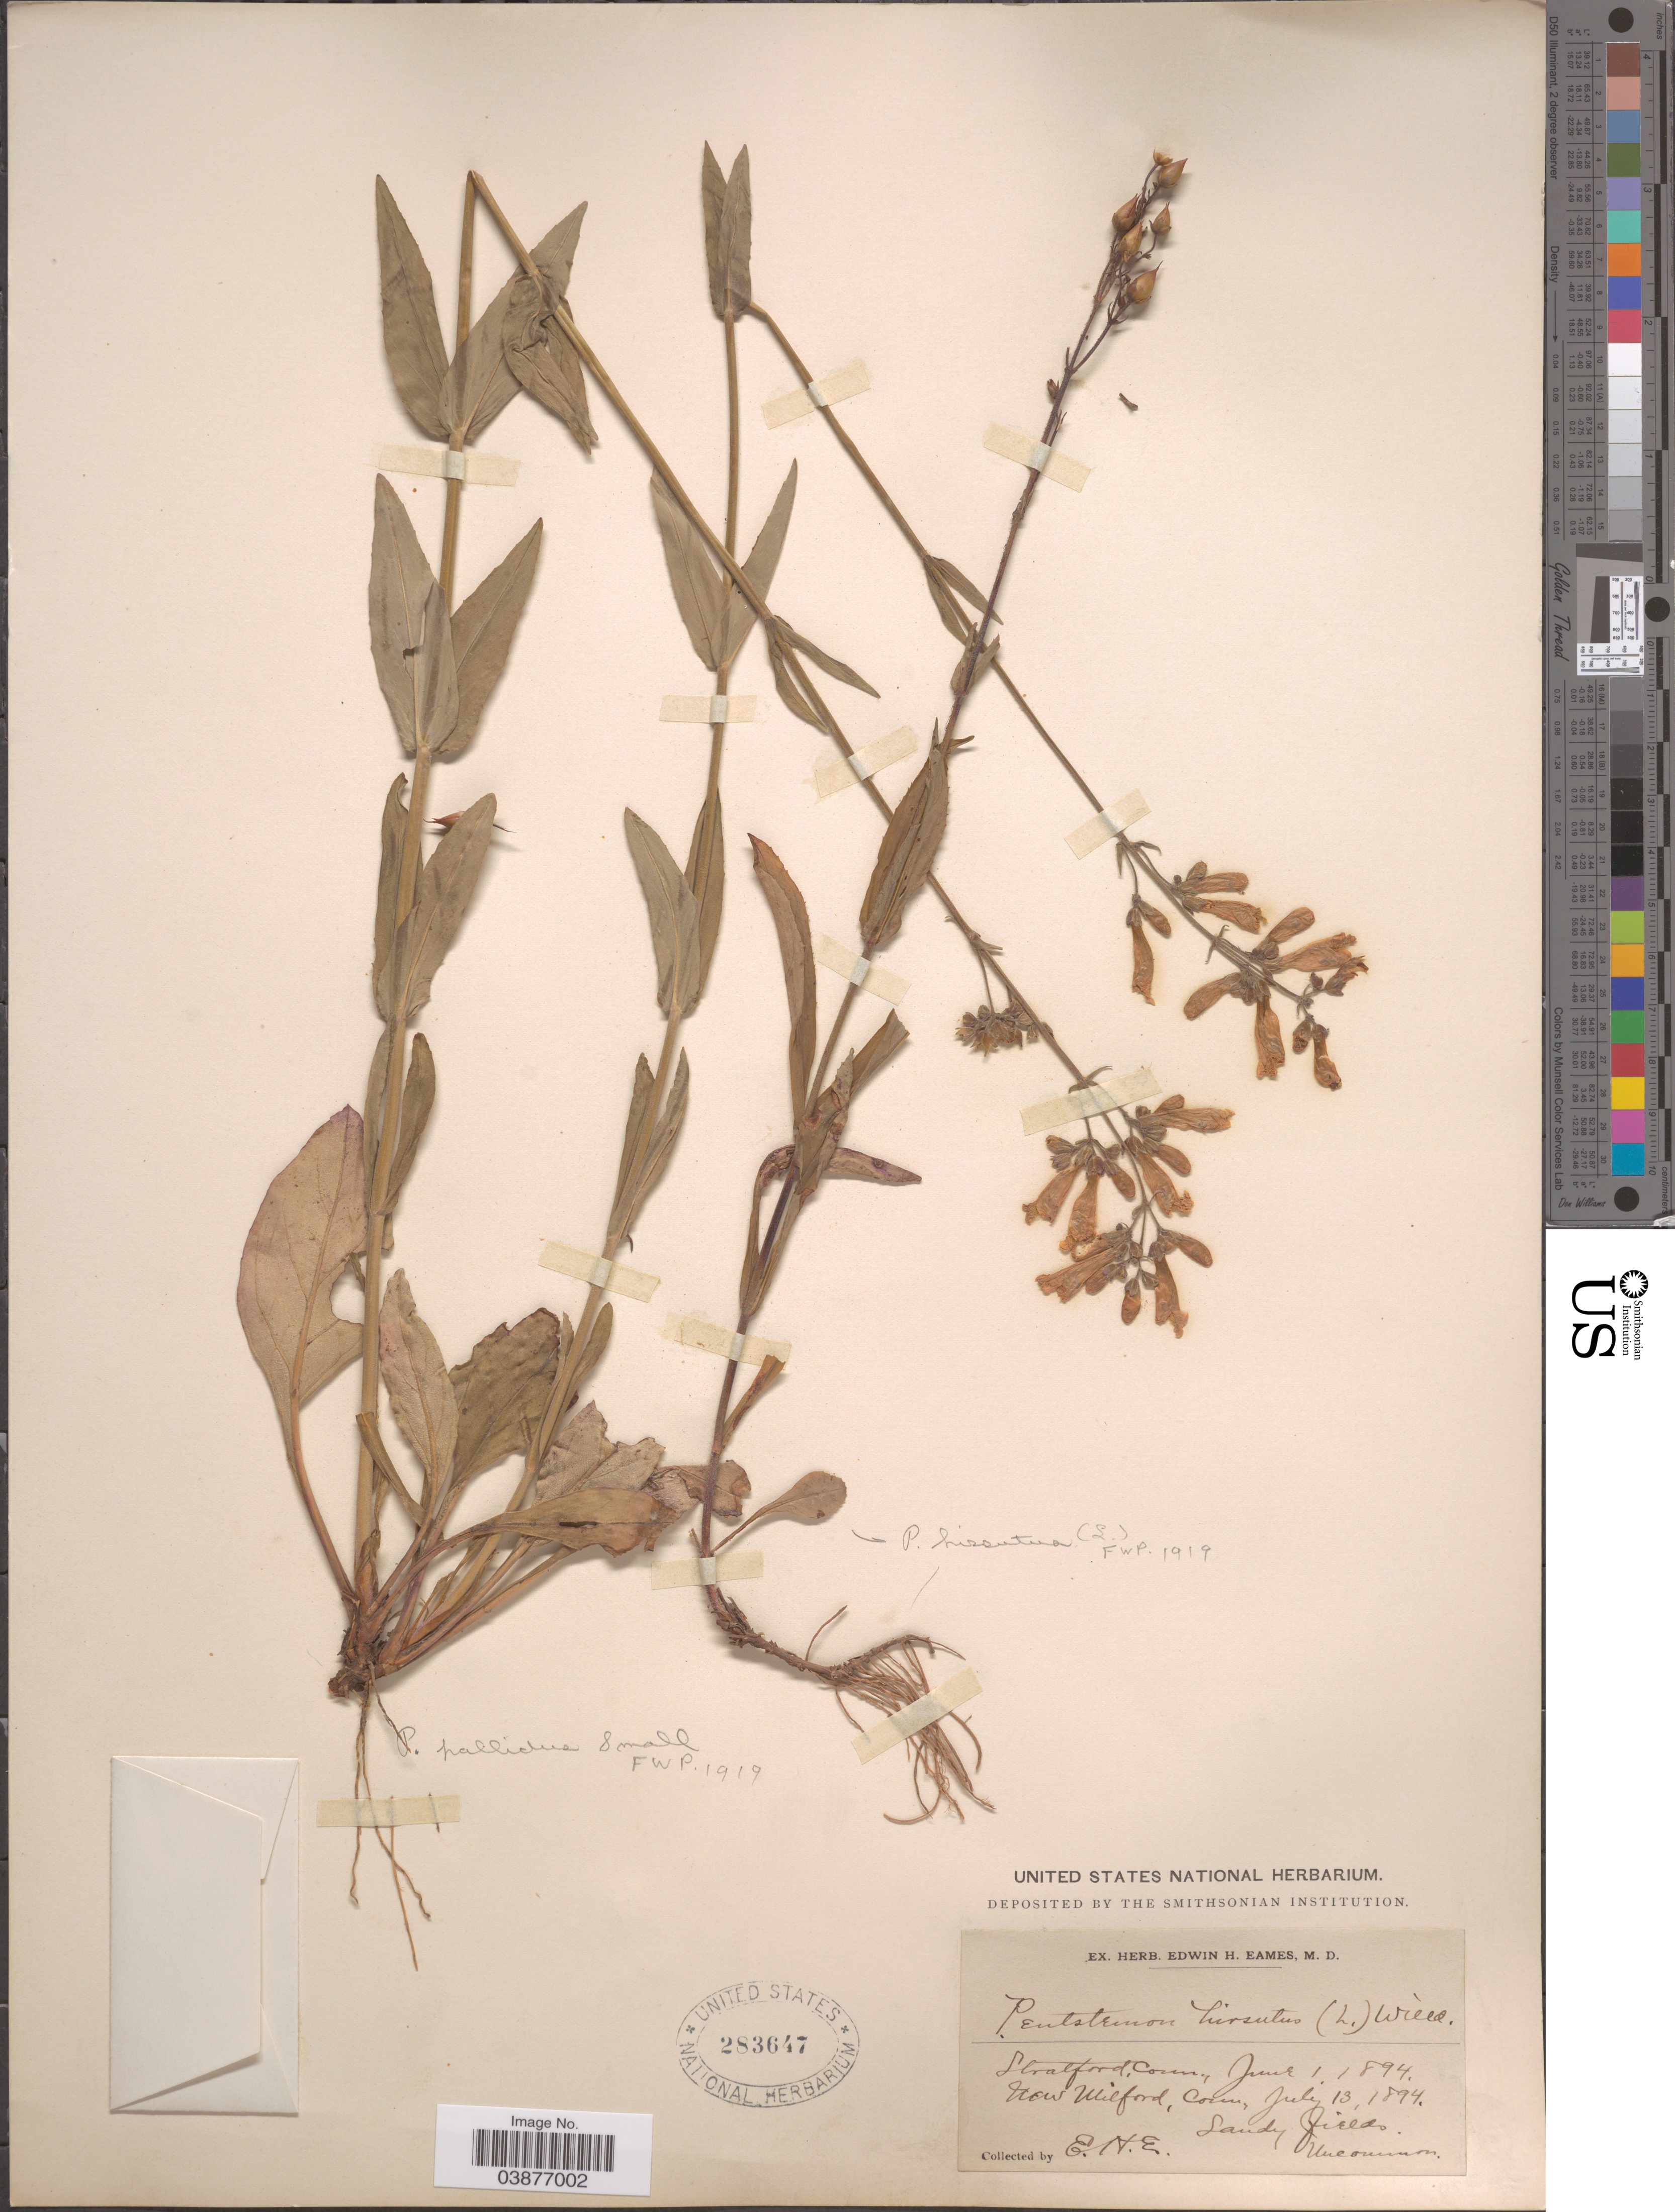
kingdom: Plantae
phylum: Tracheophyta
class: Magnoliopsida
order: Lamiales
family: Plantaginaceae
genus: Penstemon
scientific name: Penstemon pallidus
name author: Small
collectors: E. H. Eames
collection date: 1894-06-01/1894-07-13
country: United States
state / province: Connecticut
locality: Stratford County. New Milford. Sandy fields.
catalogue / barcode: US 283647